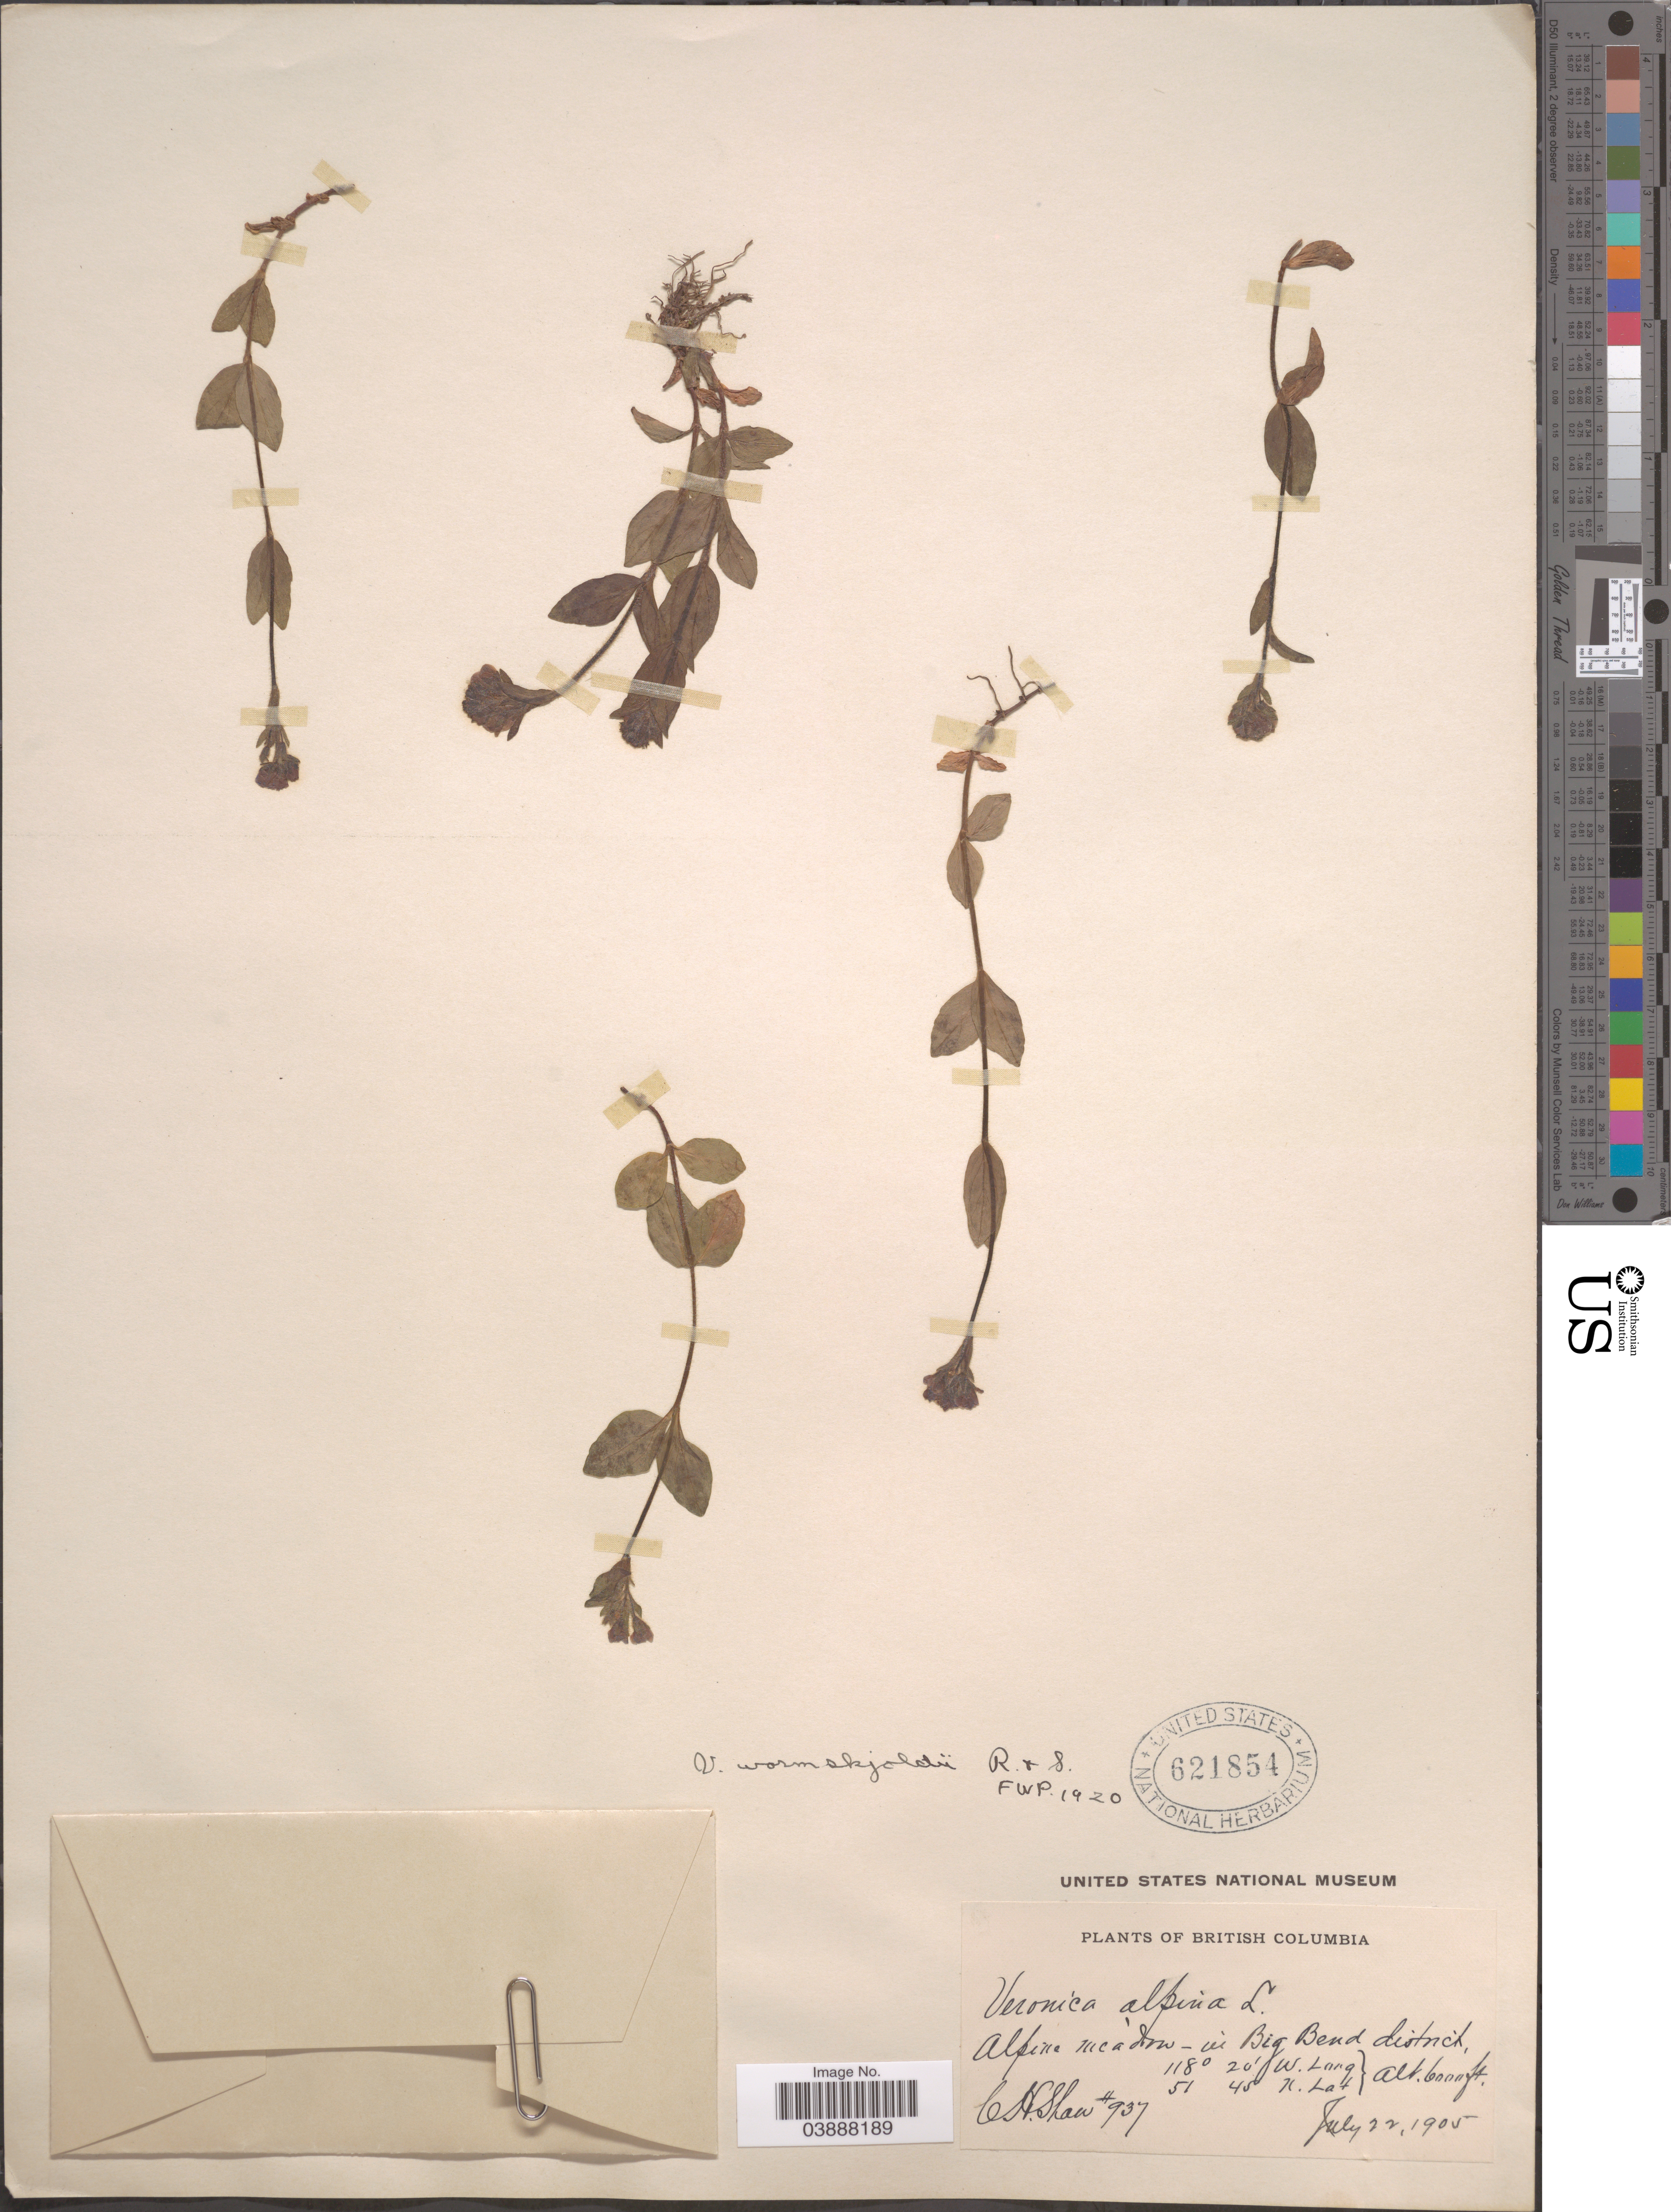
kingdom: Plantae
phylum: Tracheophyta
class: Magnoliopsida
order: Lamiales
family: Plantaginaceae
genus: Veronica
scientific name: Veronica wormskjoldii subsp. wormskjoldii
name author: Roem. & Schult.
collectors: C. H. Shaw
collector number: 937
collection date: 1905-07-22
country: Canada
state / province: British Columbia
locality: In Big Bend district.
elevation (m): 1829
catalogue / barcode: US 621854